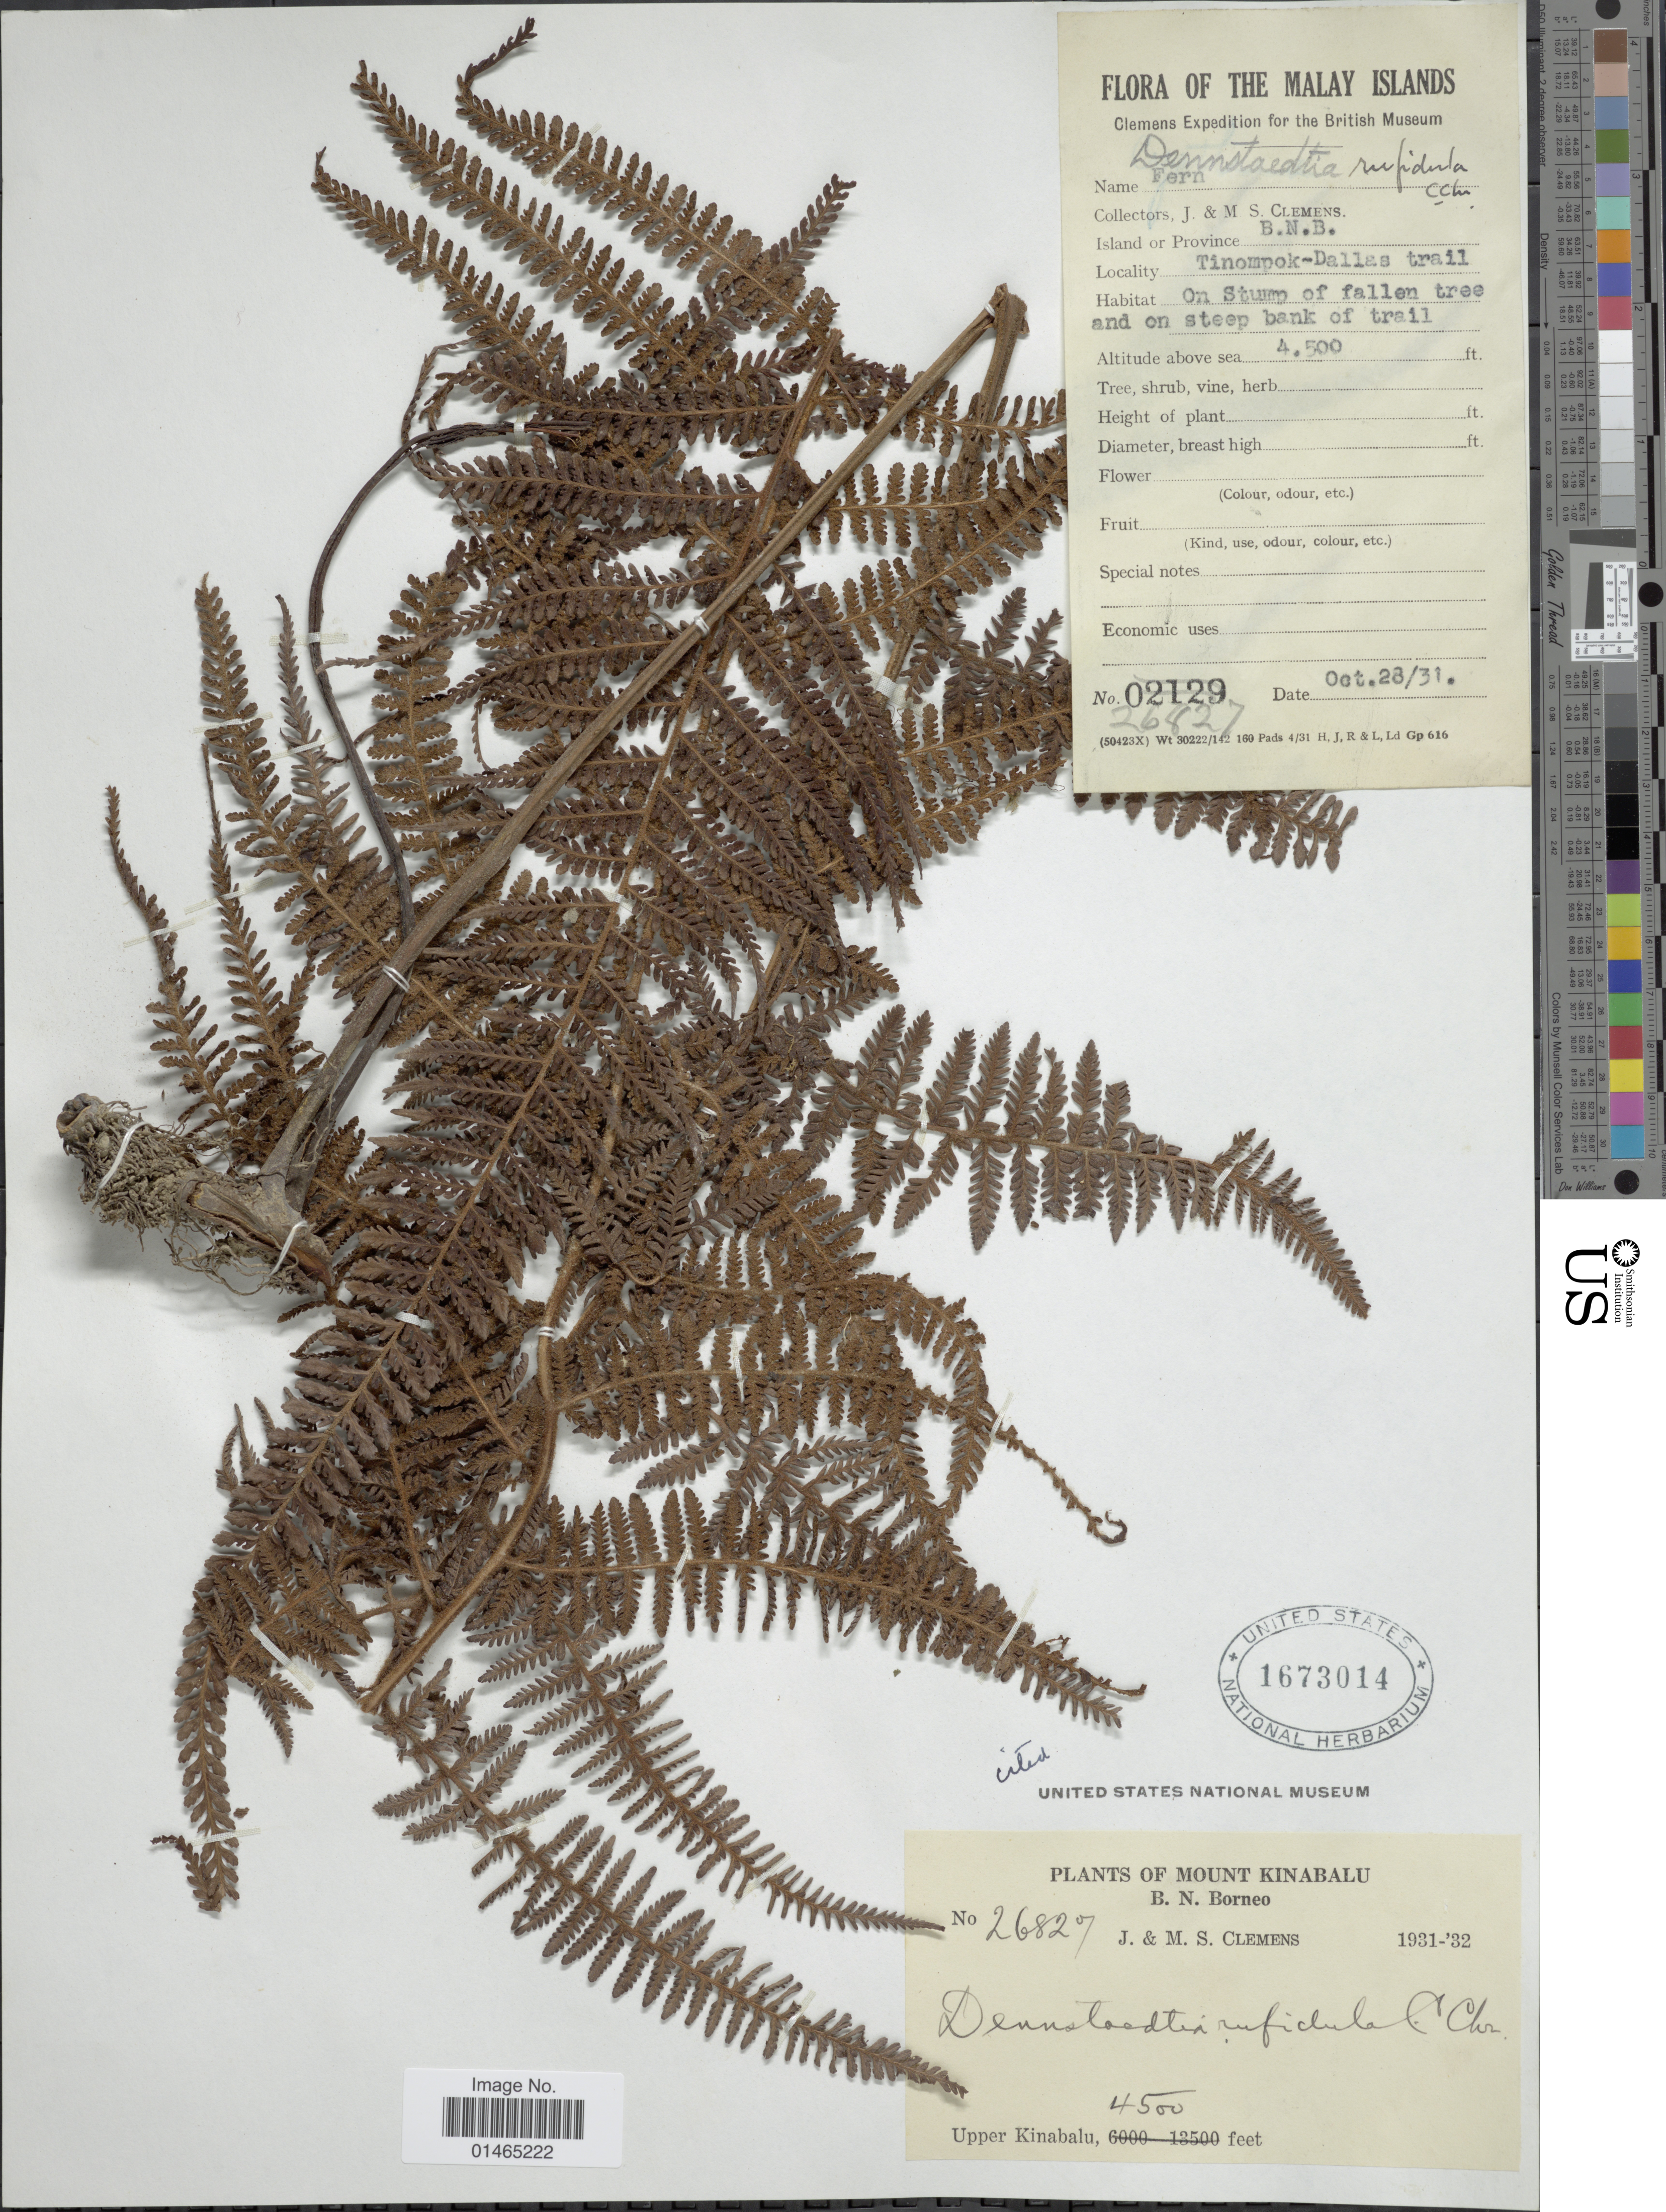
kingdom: Plantae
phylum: Tracheophyta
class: Polypodiopsida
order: Polypodiales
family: Dennstaedtiaceae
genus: Dennstaedtia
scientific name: Dennstaedtia rufidula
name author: C. Chr.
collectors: J. Clemens & M. S. Clemens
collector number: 26827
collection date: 1931-10-28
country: Malaysia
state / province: Sabah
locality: Mount Kinabalu. B.N. Borneo. Upper Kinabalu. Malay Islands. Island or Province B.N.B. Tinompok-Dallas trail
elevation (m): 1372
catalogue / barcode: US 1673014